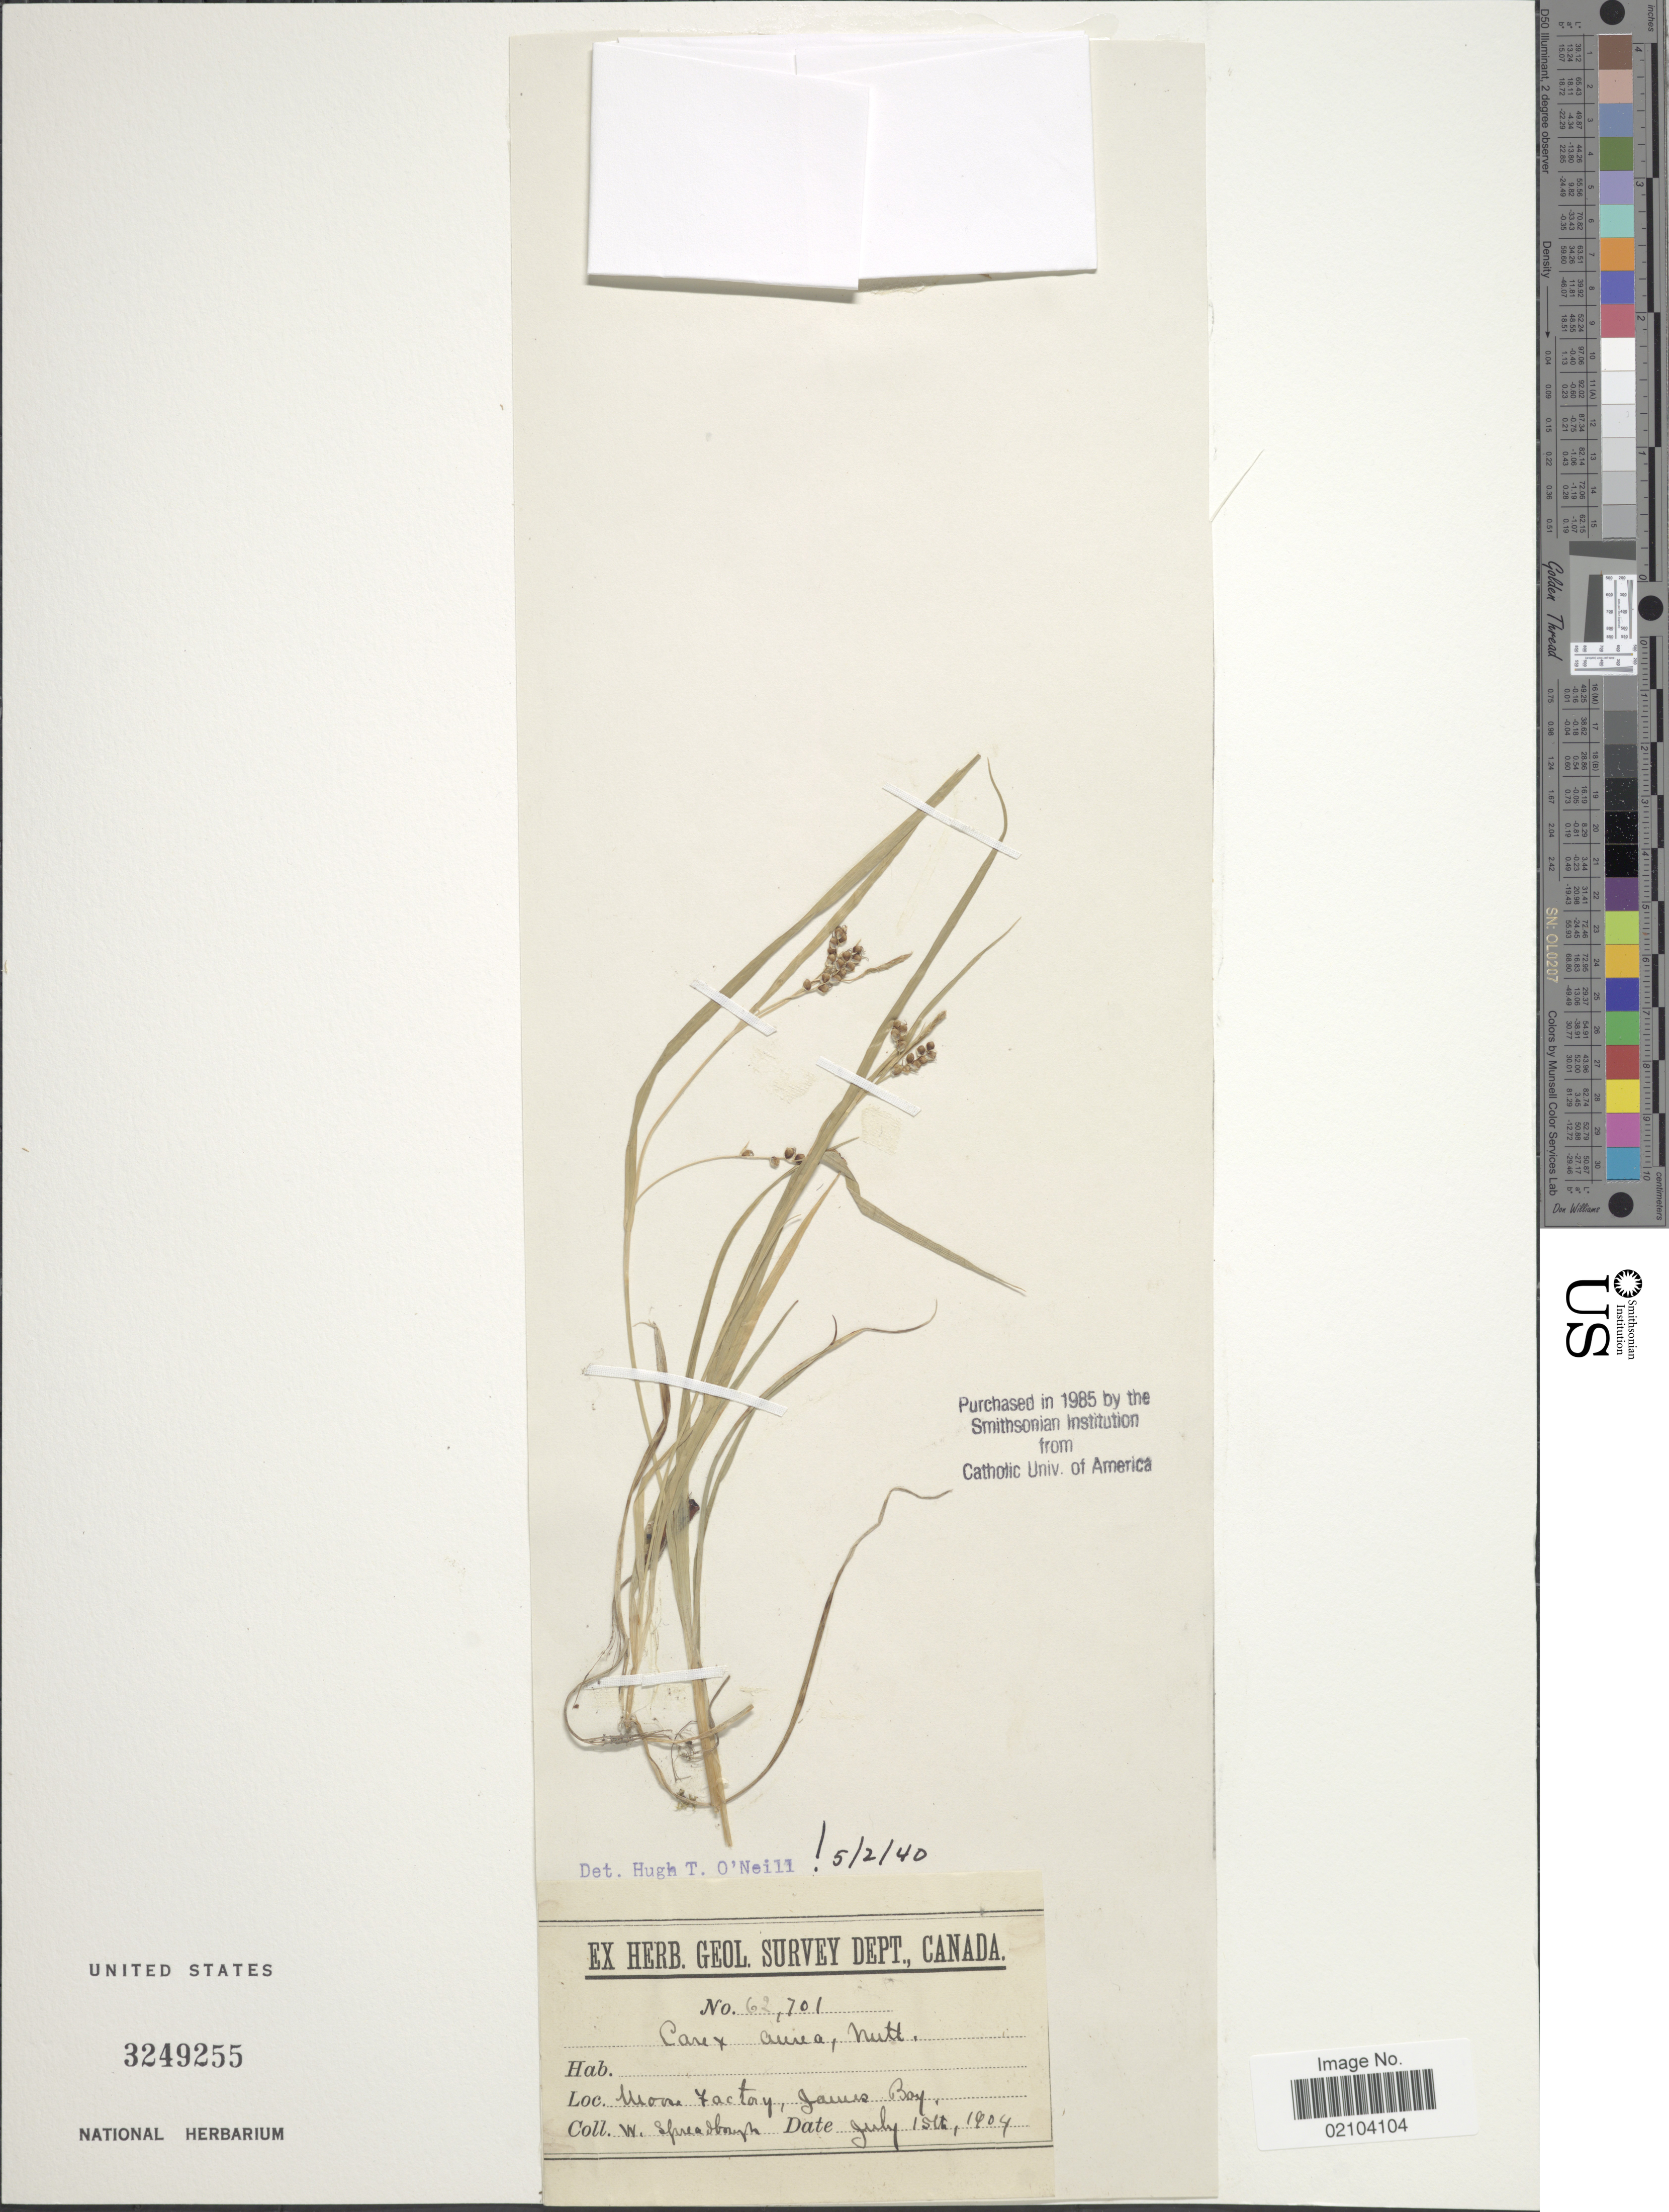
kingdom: Plantae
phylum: Tracheophyta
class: Liliopsida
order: Poales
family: Cyperaceae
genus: Carex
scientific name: Carex aurea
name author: Nutt.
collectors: W. Spreadborough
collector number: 62701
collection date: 1904-07-15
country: Canada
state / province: Ontario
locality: Moose Factory, James Bay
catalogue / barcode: US 3249255